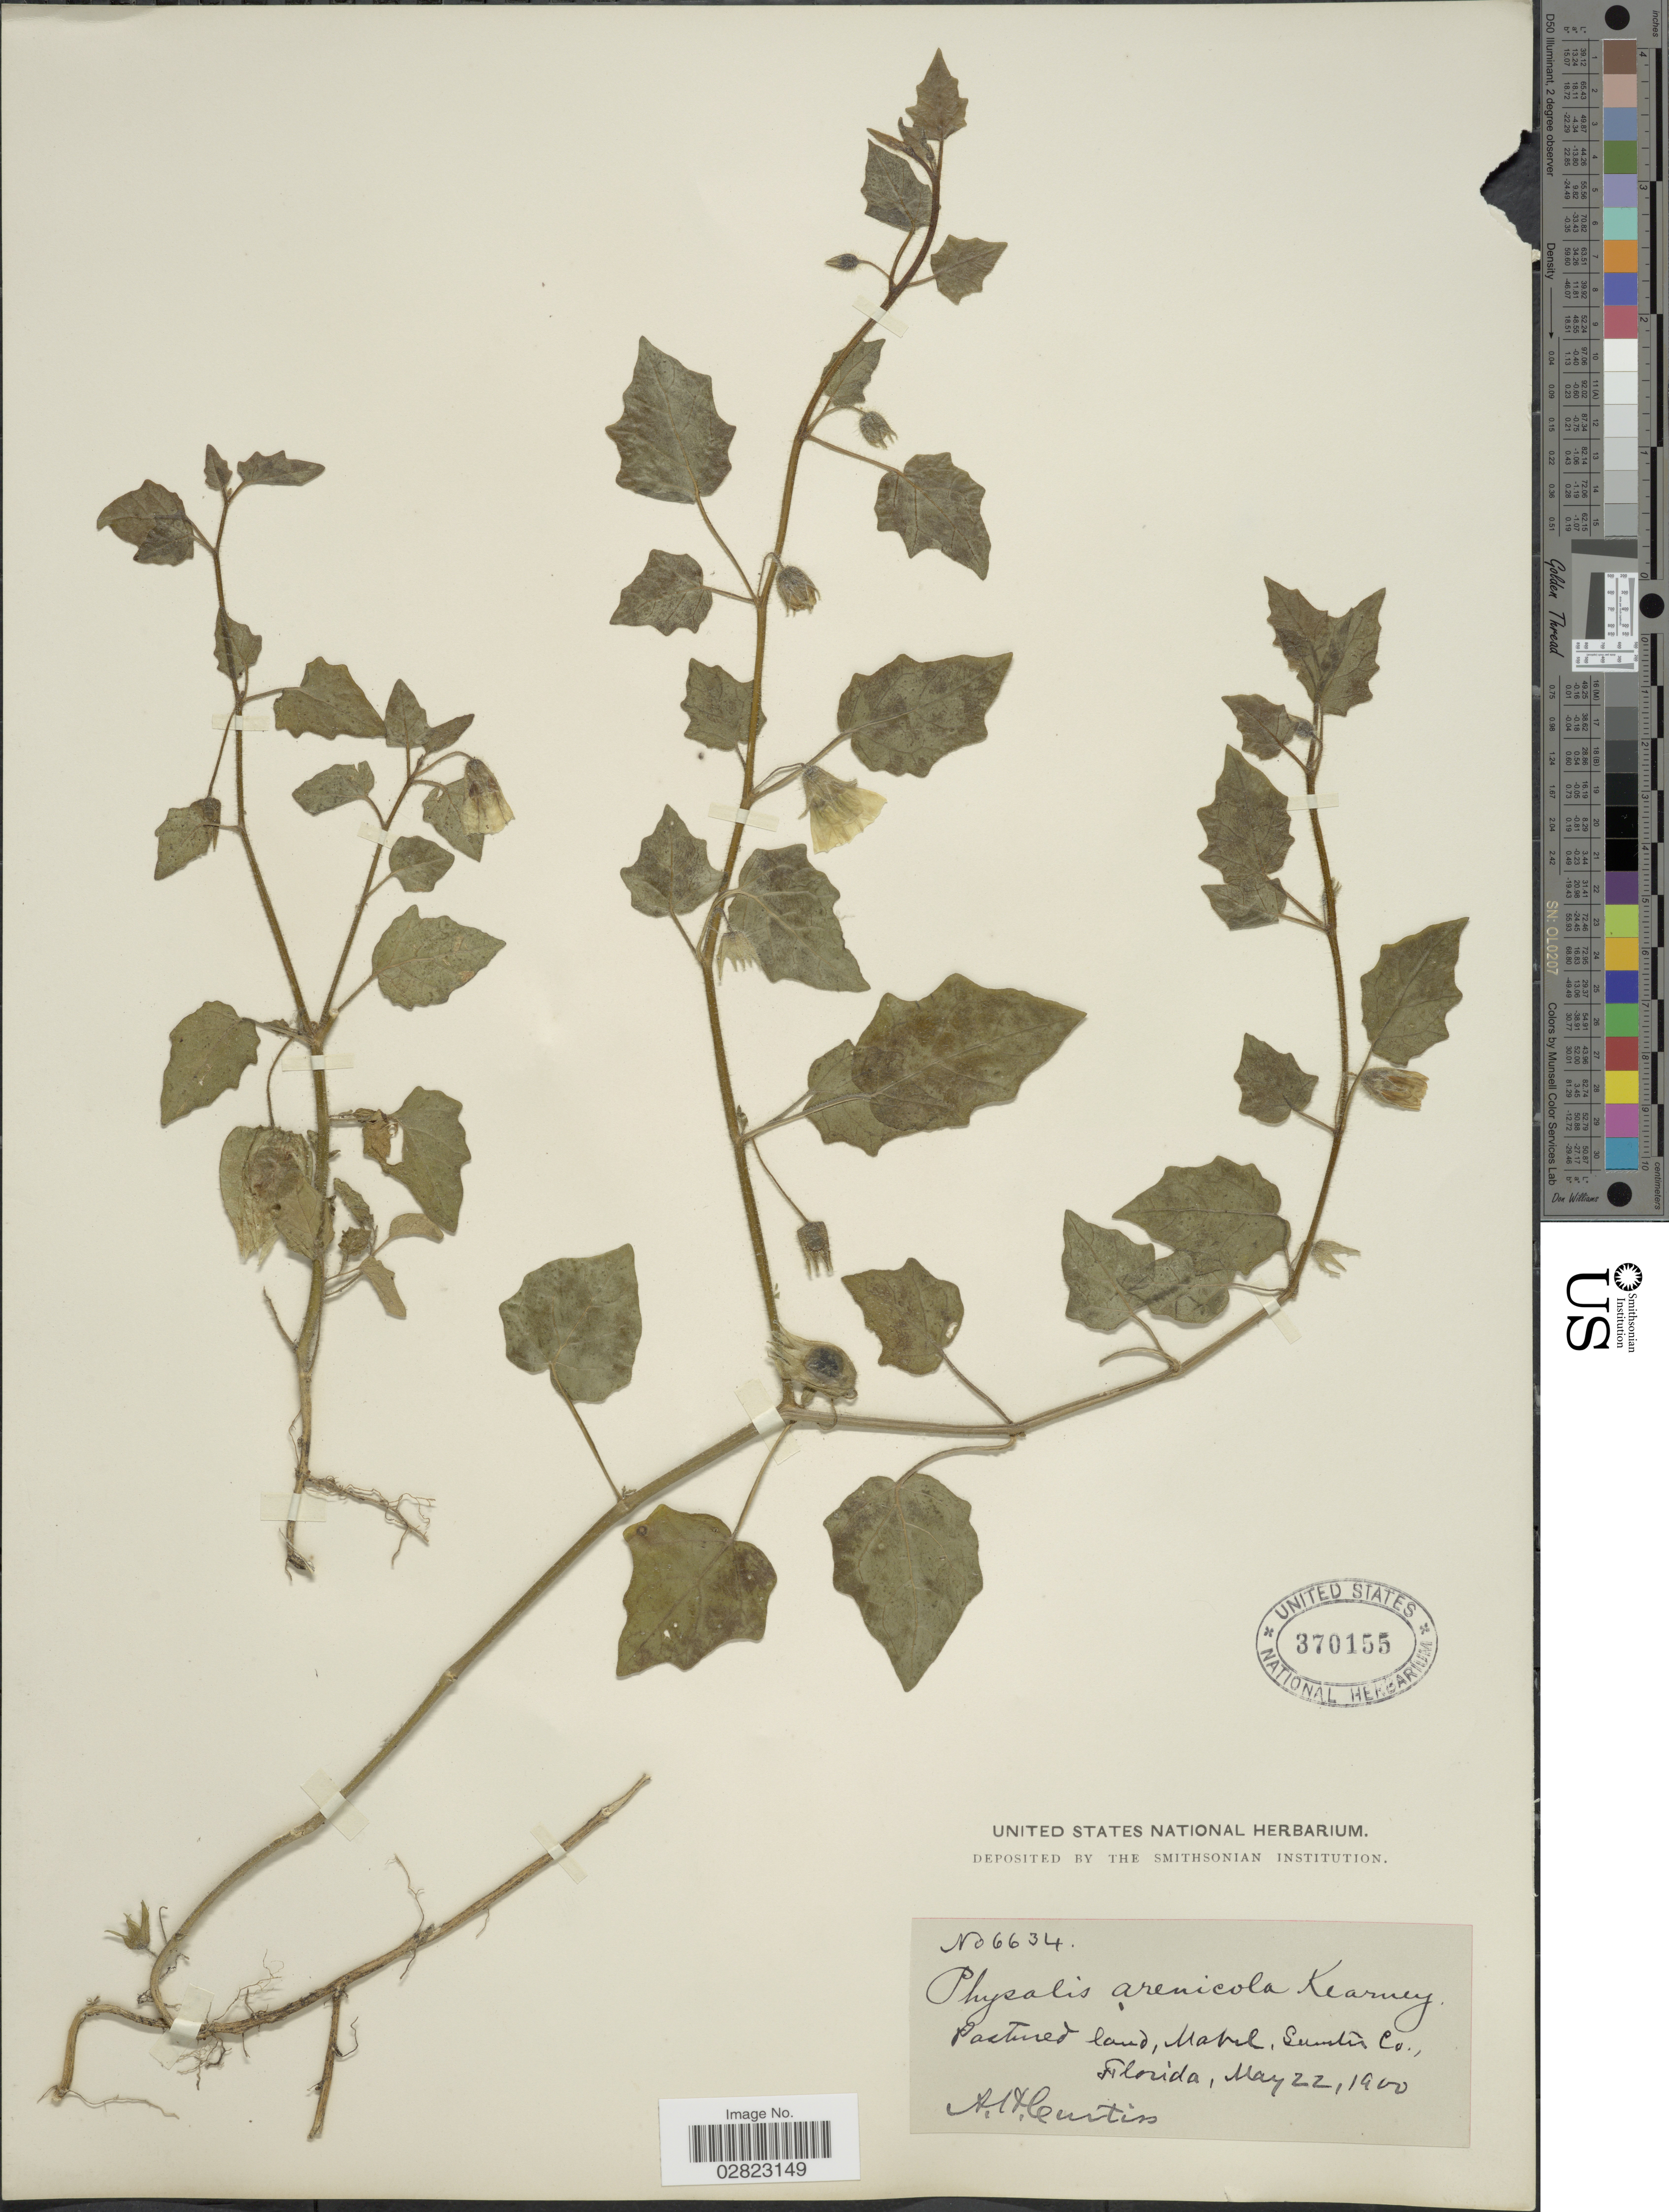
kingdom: Plantae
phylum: Tracheophyta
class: Magnoliopsida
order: Solanales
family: Solanaceae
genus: Physalis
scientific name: Physalis ciliosa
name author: Rydb.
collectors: A. H. Curtiss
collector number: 6634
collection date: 1900-05-22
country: United States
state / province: Florida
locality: Pastured land, Mabel, Sumter Co.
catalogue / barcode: US 370155